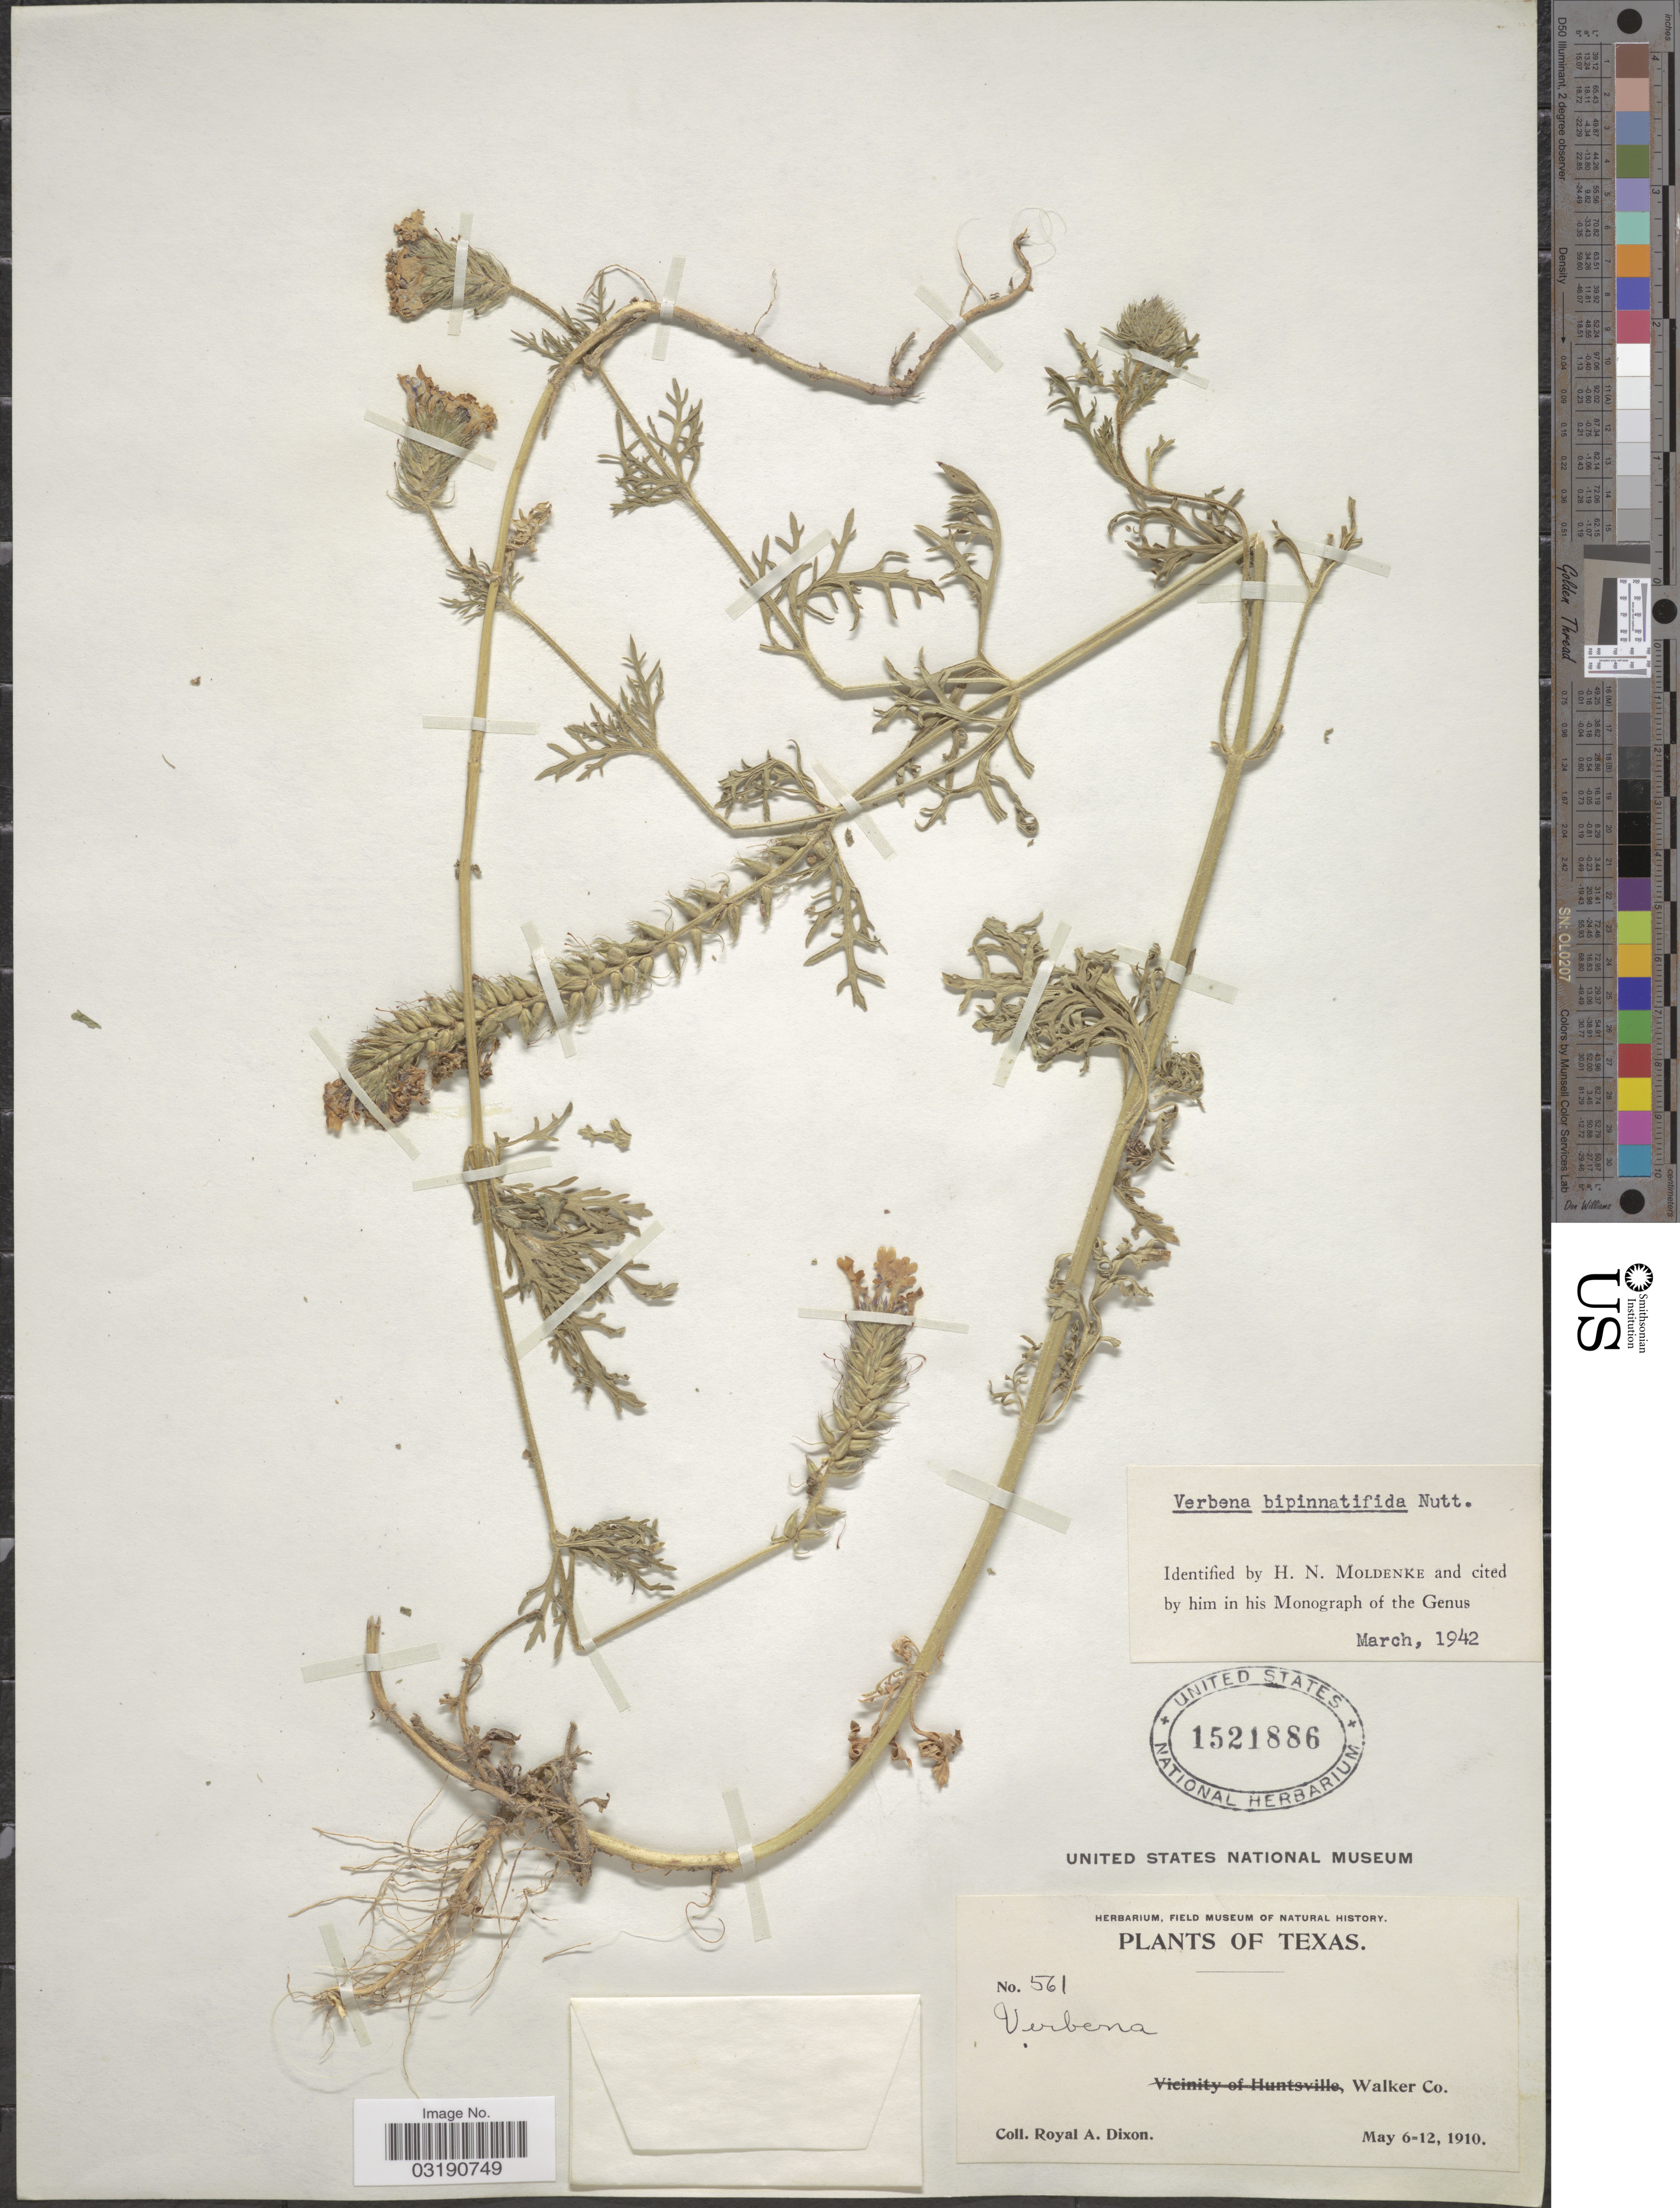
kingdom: Plantae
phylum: Tracheophyta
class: Magnoliopsida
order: Lamiales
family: Verbenaceae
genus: Verbena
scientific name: Verbena bipinnatifida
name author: (Schauer) Nutt.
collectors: R. A. Dixon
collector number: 561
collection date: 1910-05-06/1910-05-12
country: United States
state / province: Texas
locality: Walker Co.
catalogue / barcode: US 1521886